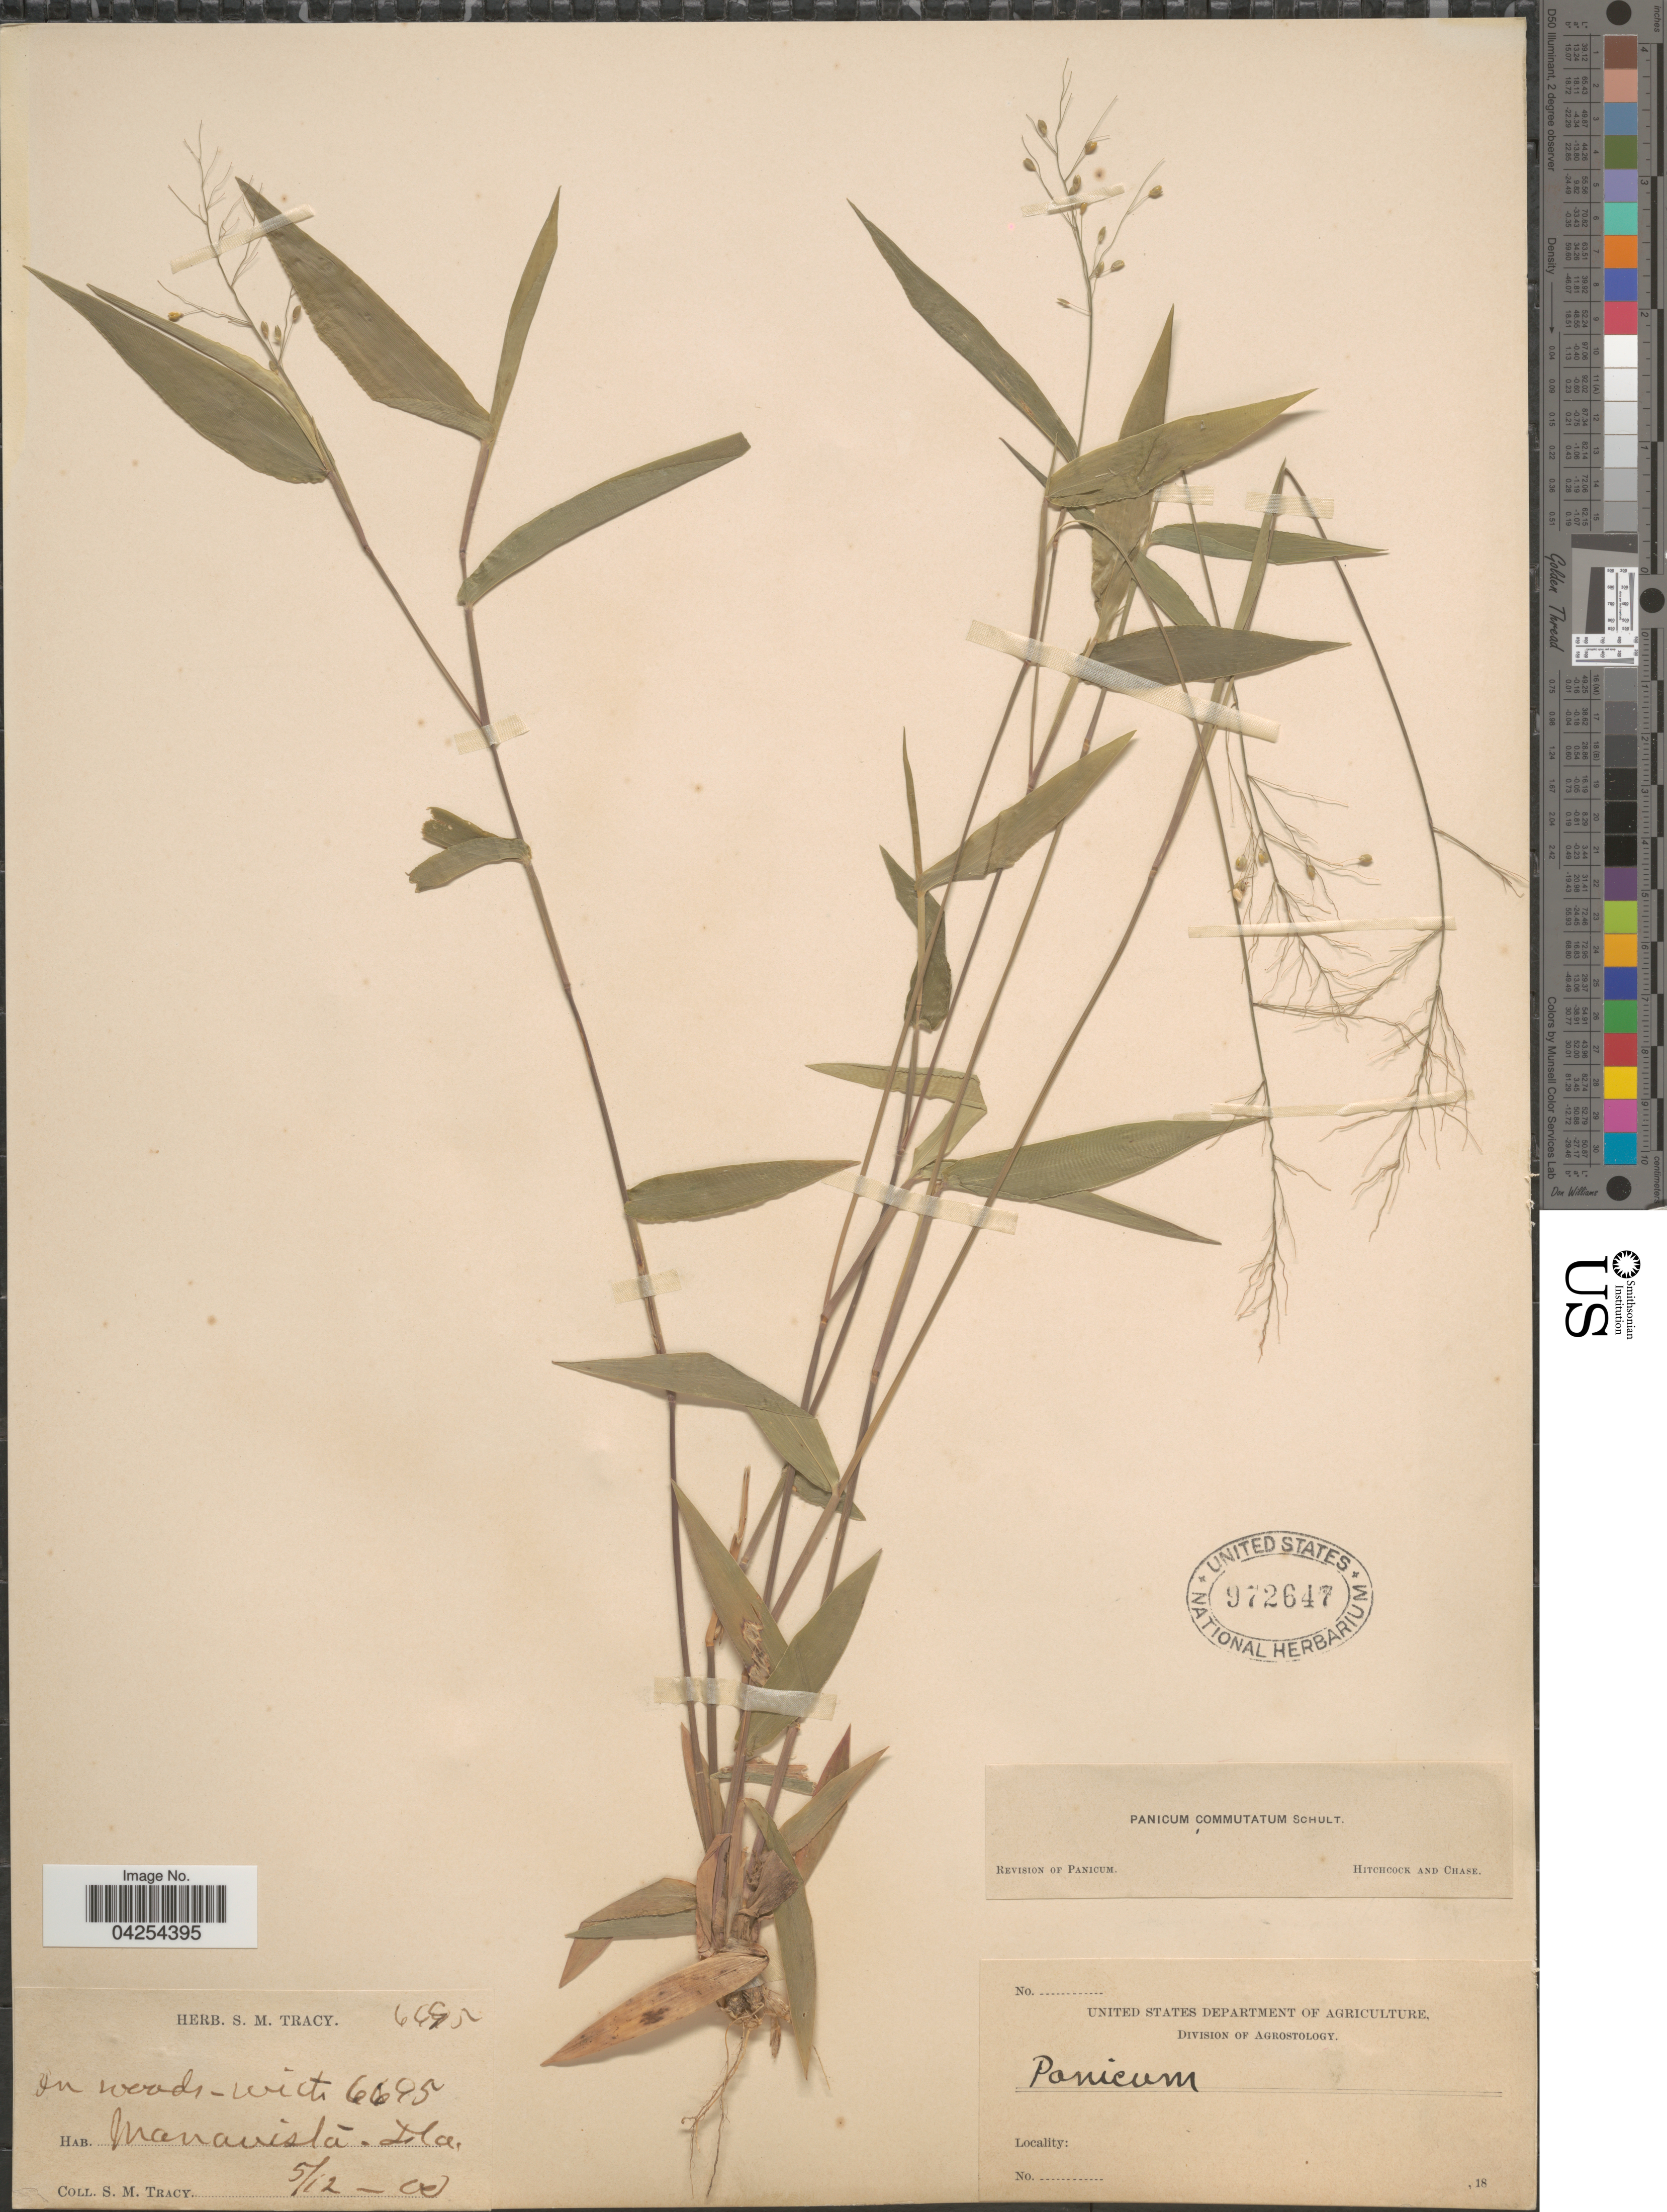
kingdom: Plantae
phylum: Tracheophyta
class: Liliopsida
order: Poales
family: Poaceae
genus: Dichanthelium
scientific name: Dichanthelium commutatum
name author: (Schult.) Gould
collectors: S. M. Tracy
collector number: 6655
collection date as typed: Transcribed d/m/y: 12/5/0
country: United States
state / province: Florida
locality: Manavista.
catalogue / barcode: US 972647